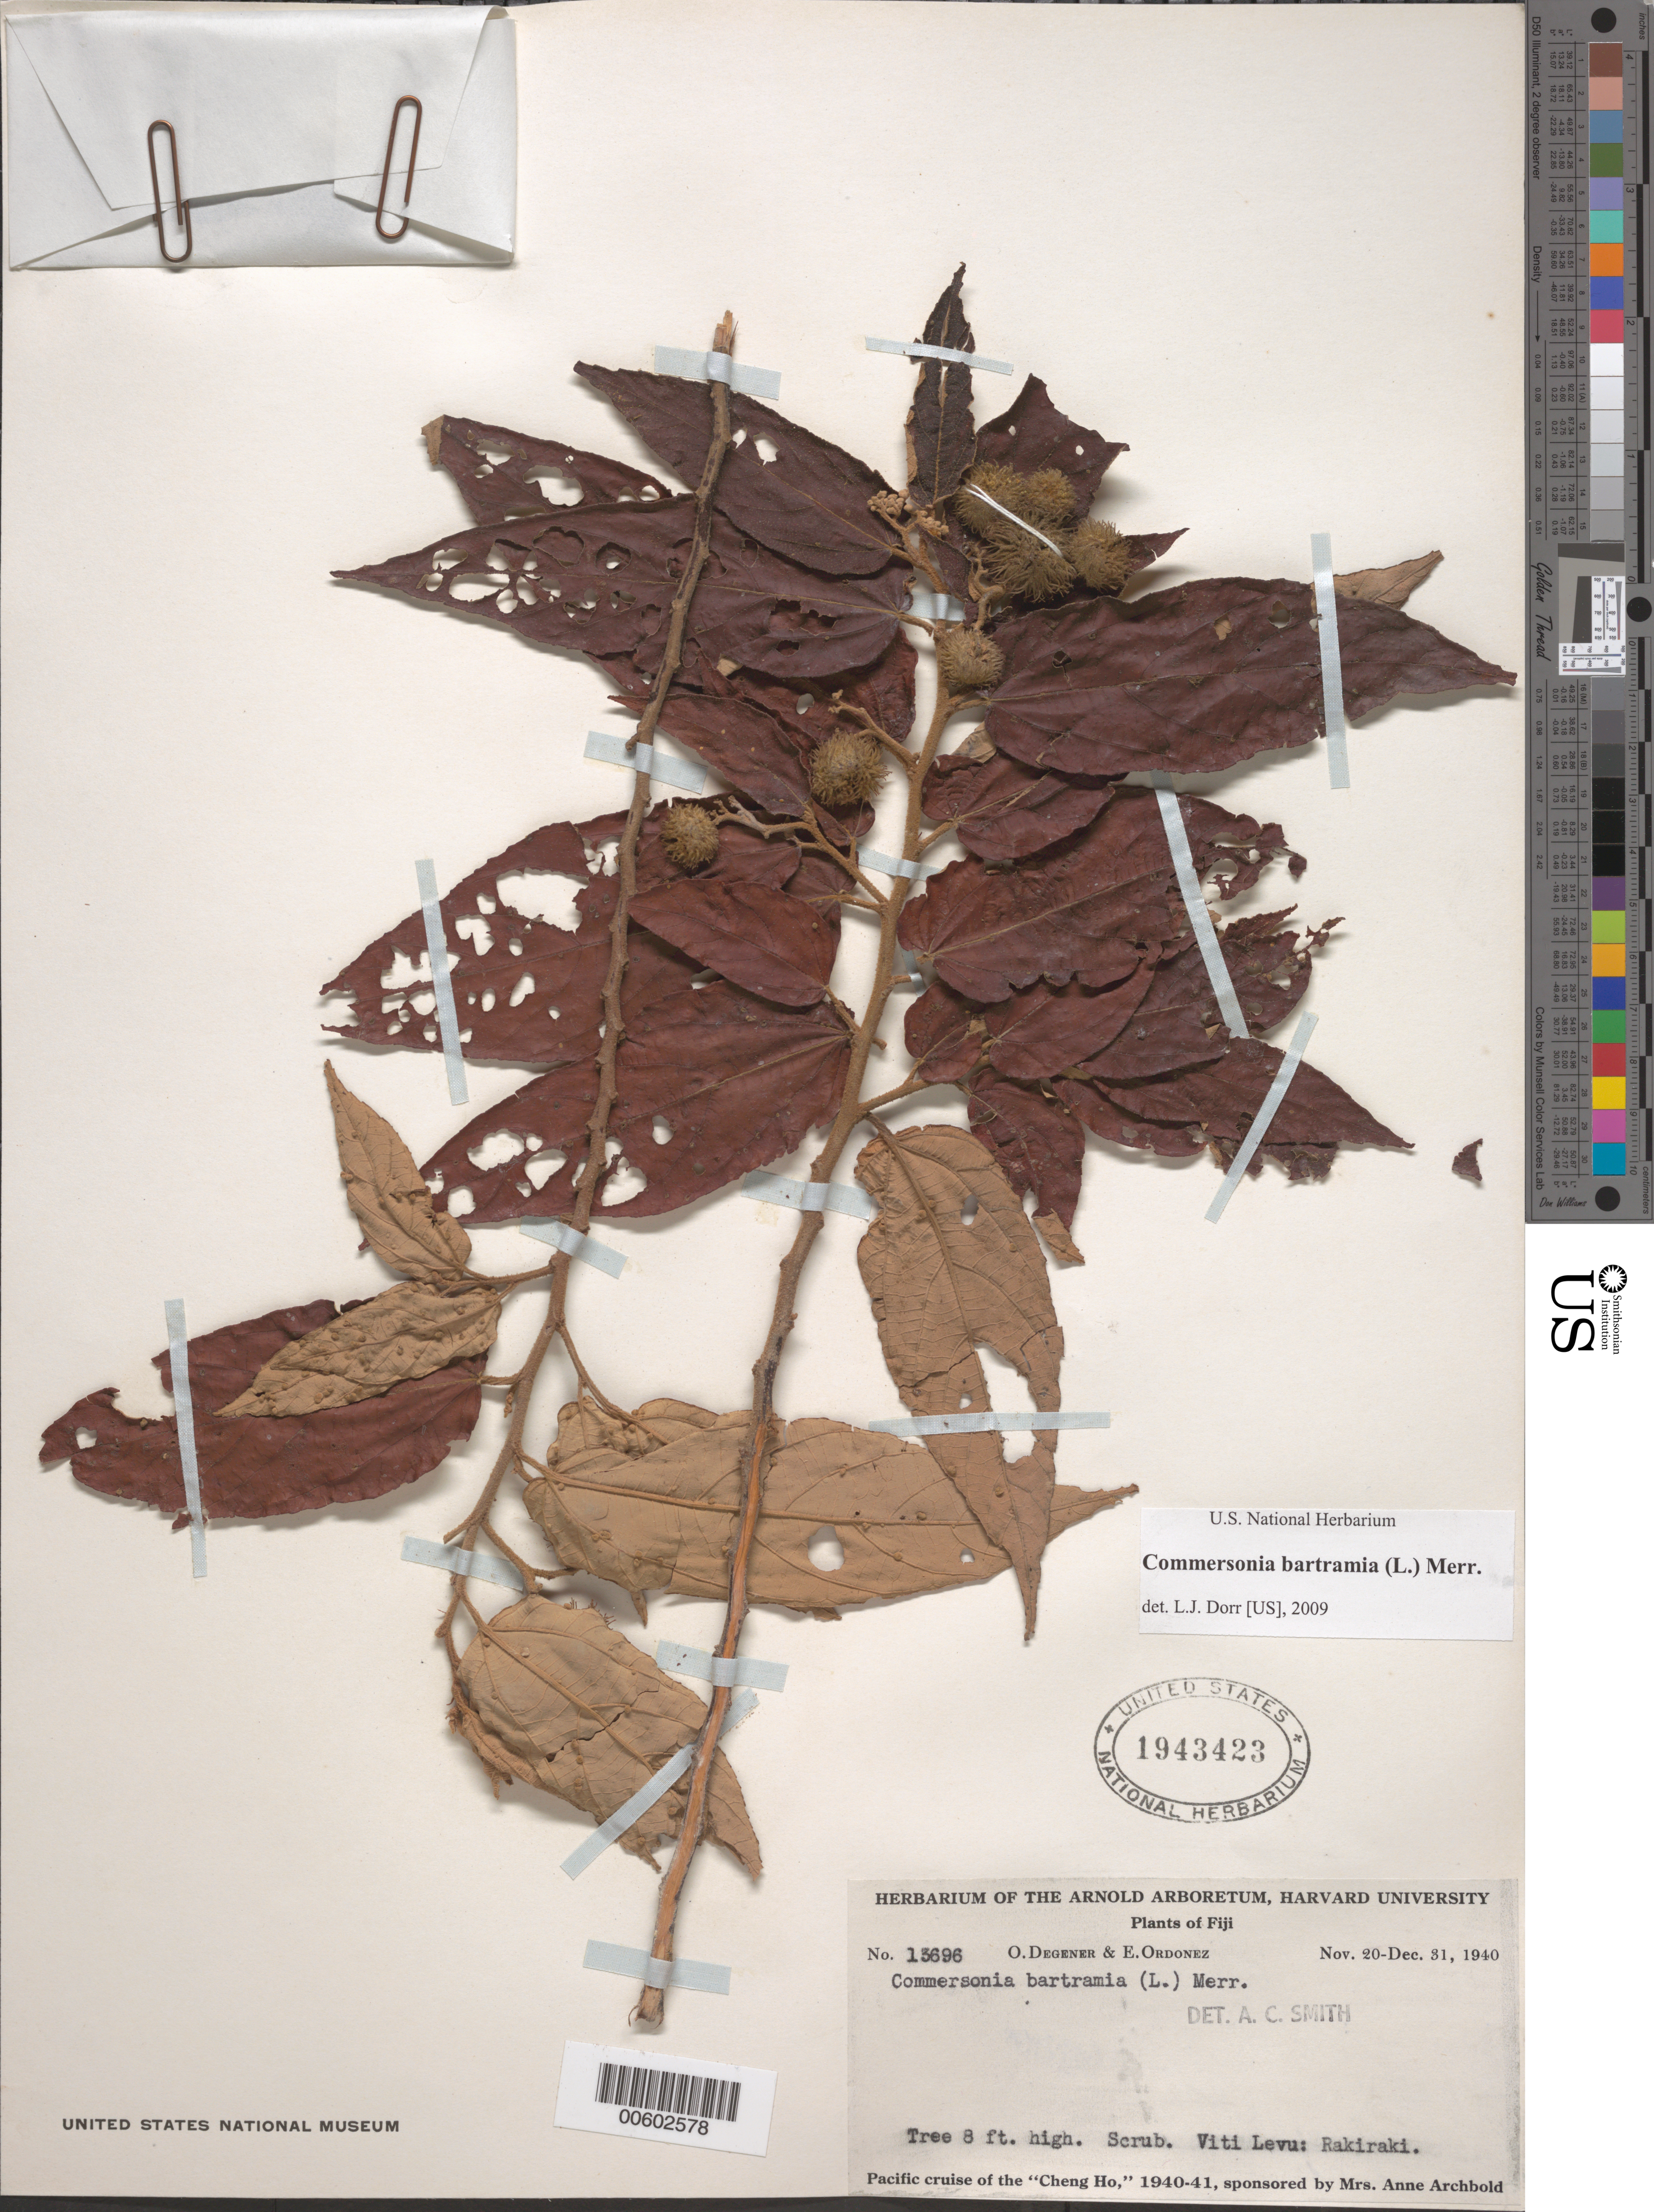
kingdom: Plantae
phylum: Tracheophyta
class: Magnoliopsida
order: Malvales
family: Malvaceae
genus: Commersonia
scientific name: Commersonia bartramia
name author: (L.) Merr.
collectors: O. Degener & E. Ordonez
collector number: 13696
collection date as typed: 20 Nov 1940 to 31 Dec 1940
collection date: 1940-11-20/1940-12-31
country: Fiji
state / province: Western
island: Viti Levu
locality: Rakiraki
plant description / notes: US, A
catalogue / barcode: US 1943423